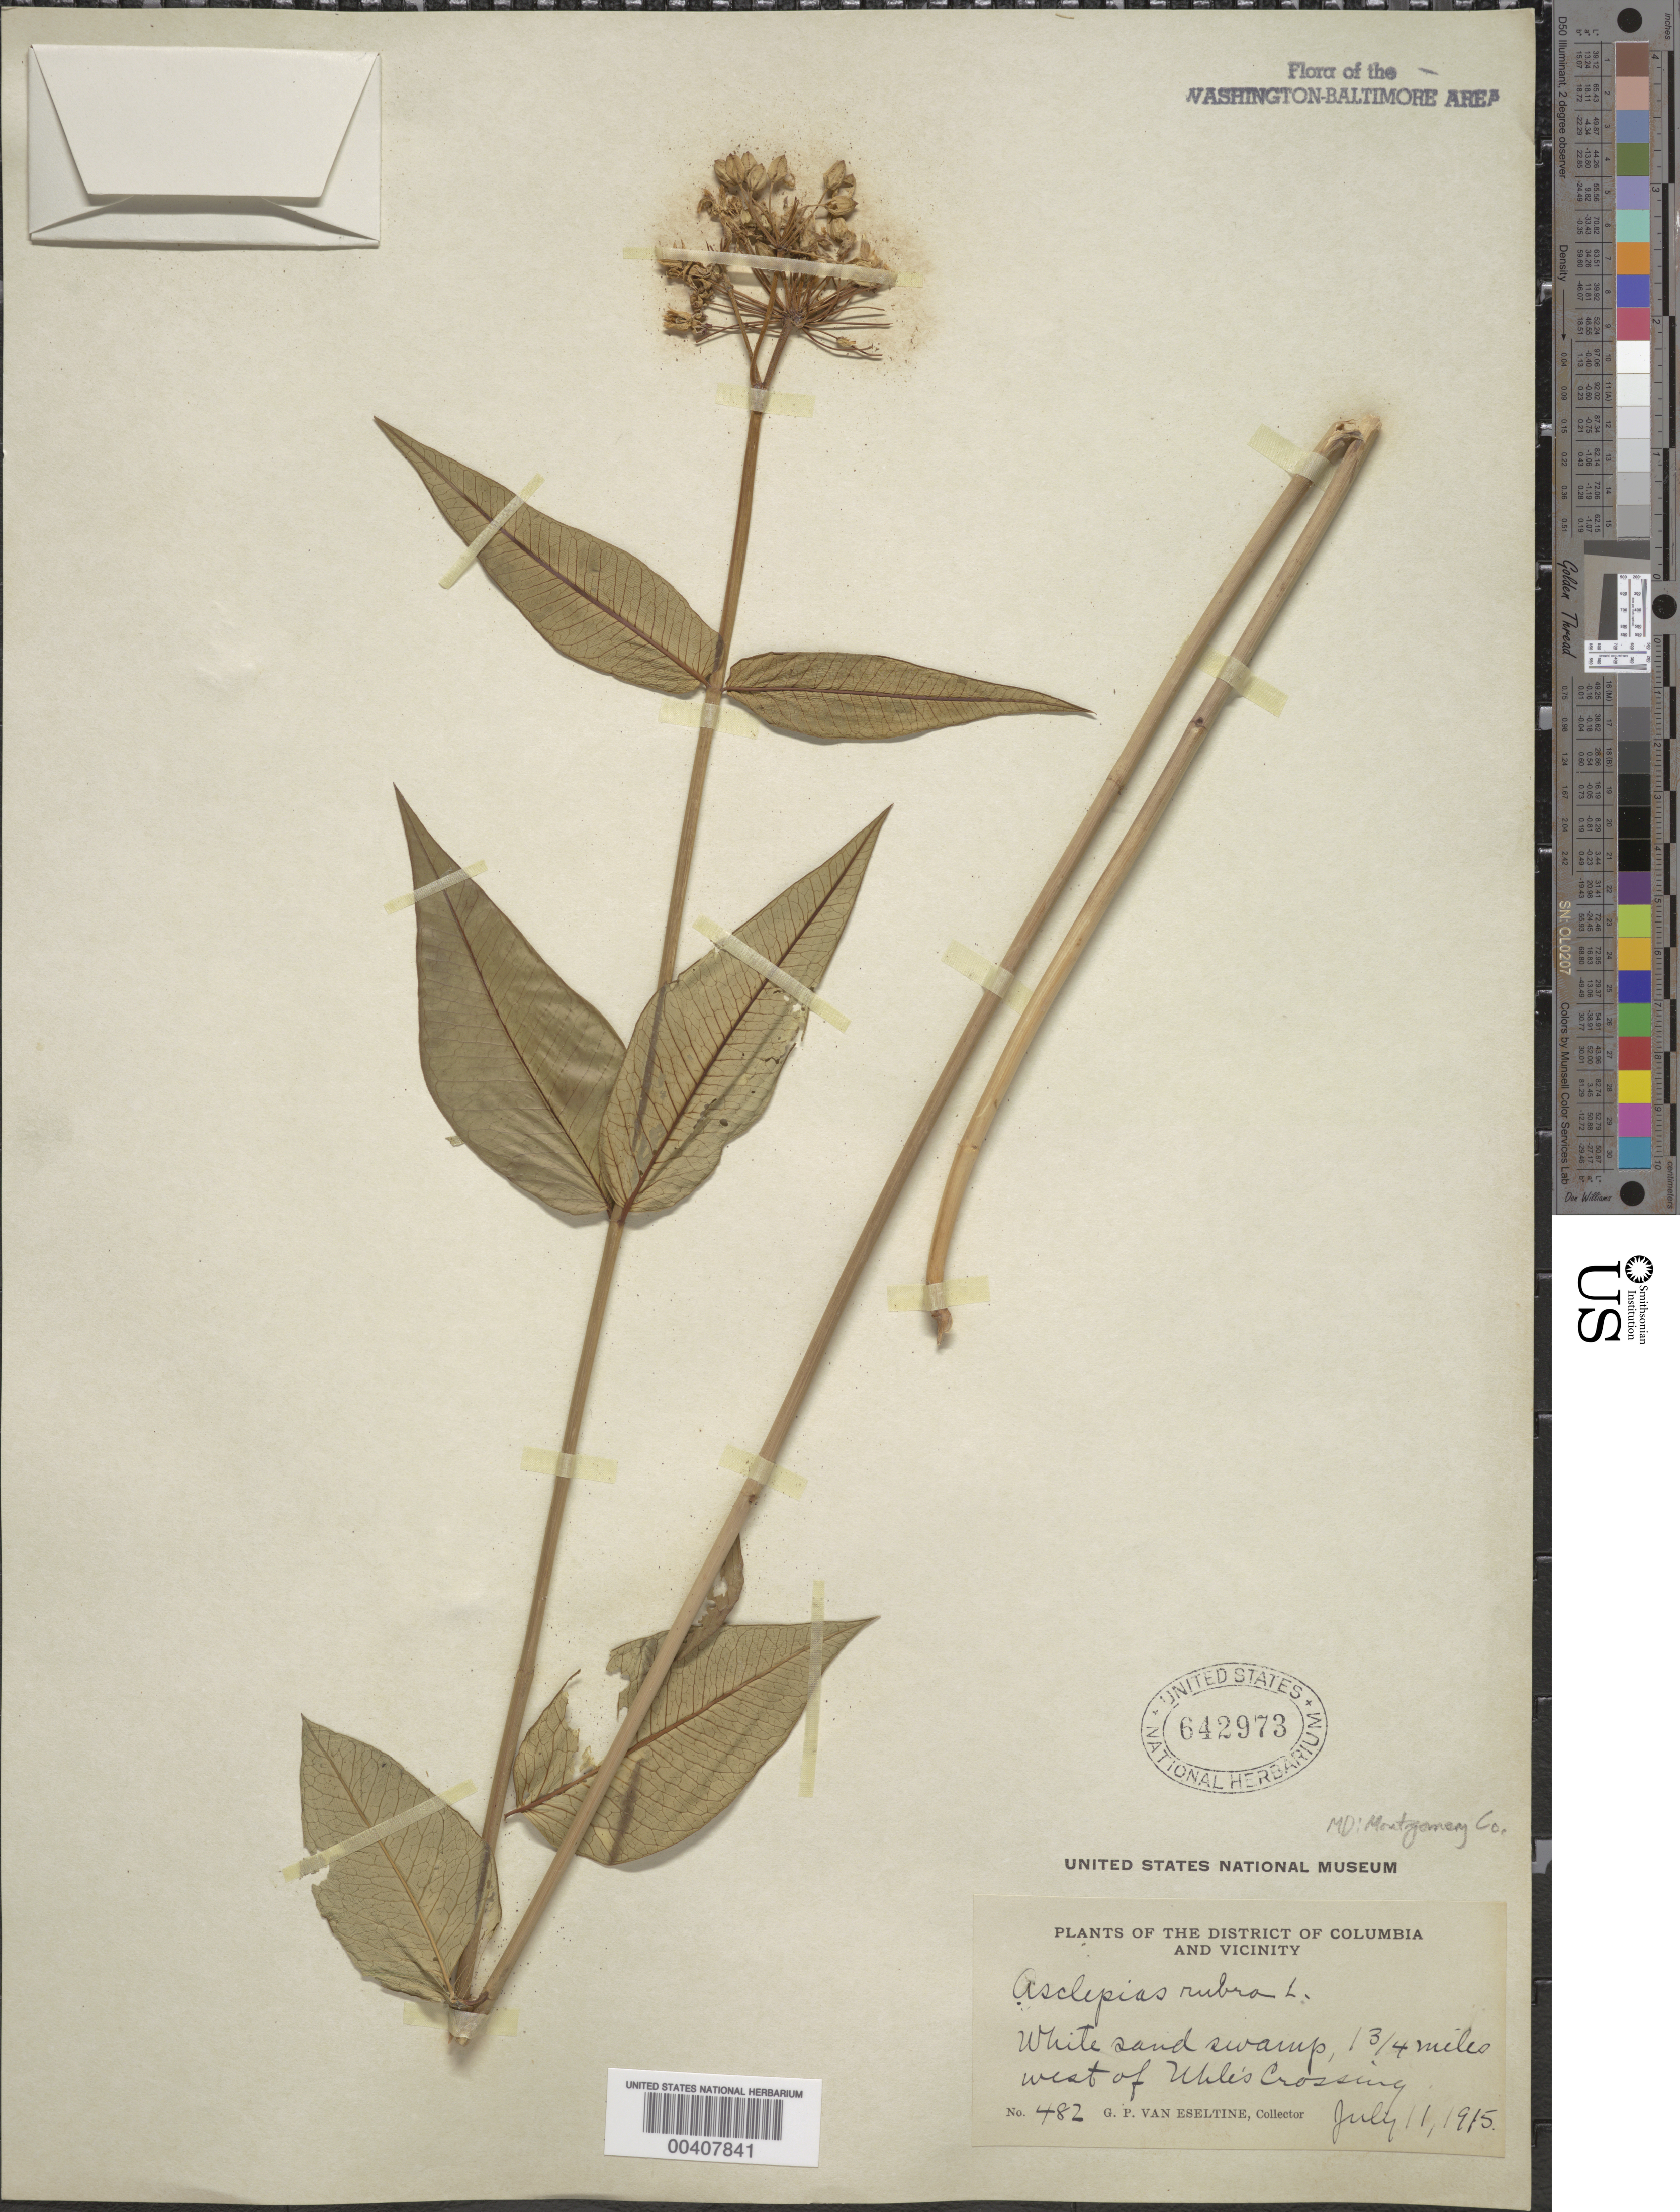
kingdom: Plantae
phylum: Tracheophyta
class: Magnoliopsida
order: Gentianales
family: Apocynaceae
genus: Asclepias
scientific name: Asclepias rubra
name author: L.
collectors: G. P. Van Eseltine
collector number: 482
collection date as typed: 11 Jul 1915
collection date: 1915-07-11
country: United States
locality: West of Uhles Crossing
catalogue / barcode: US 642973